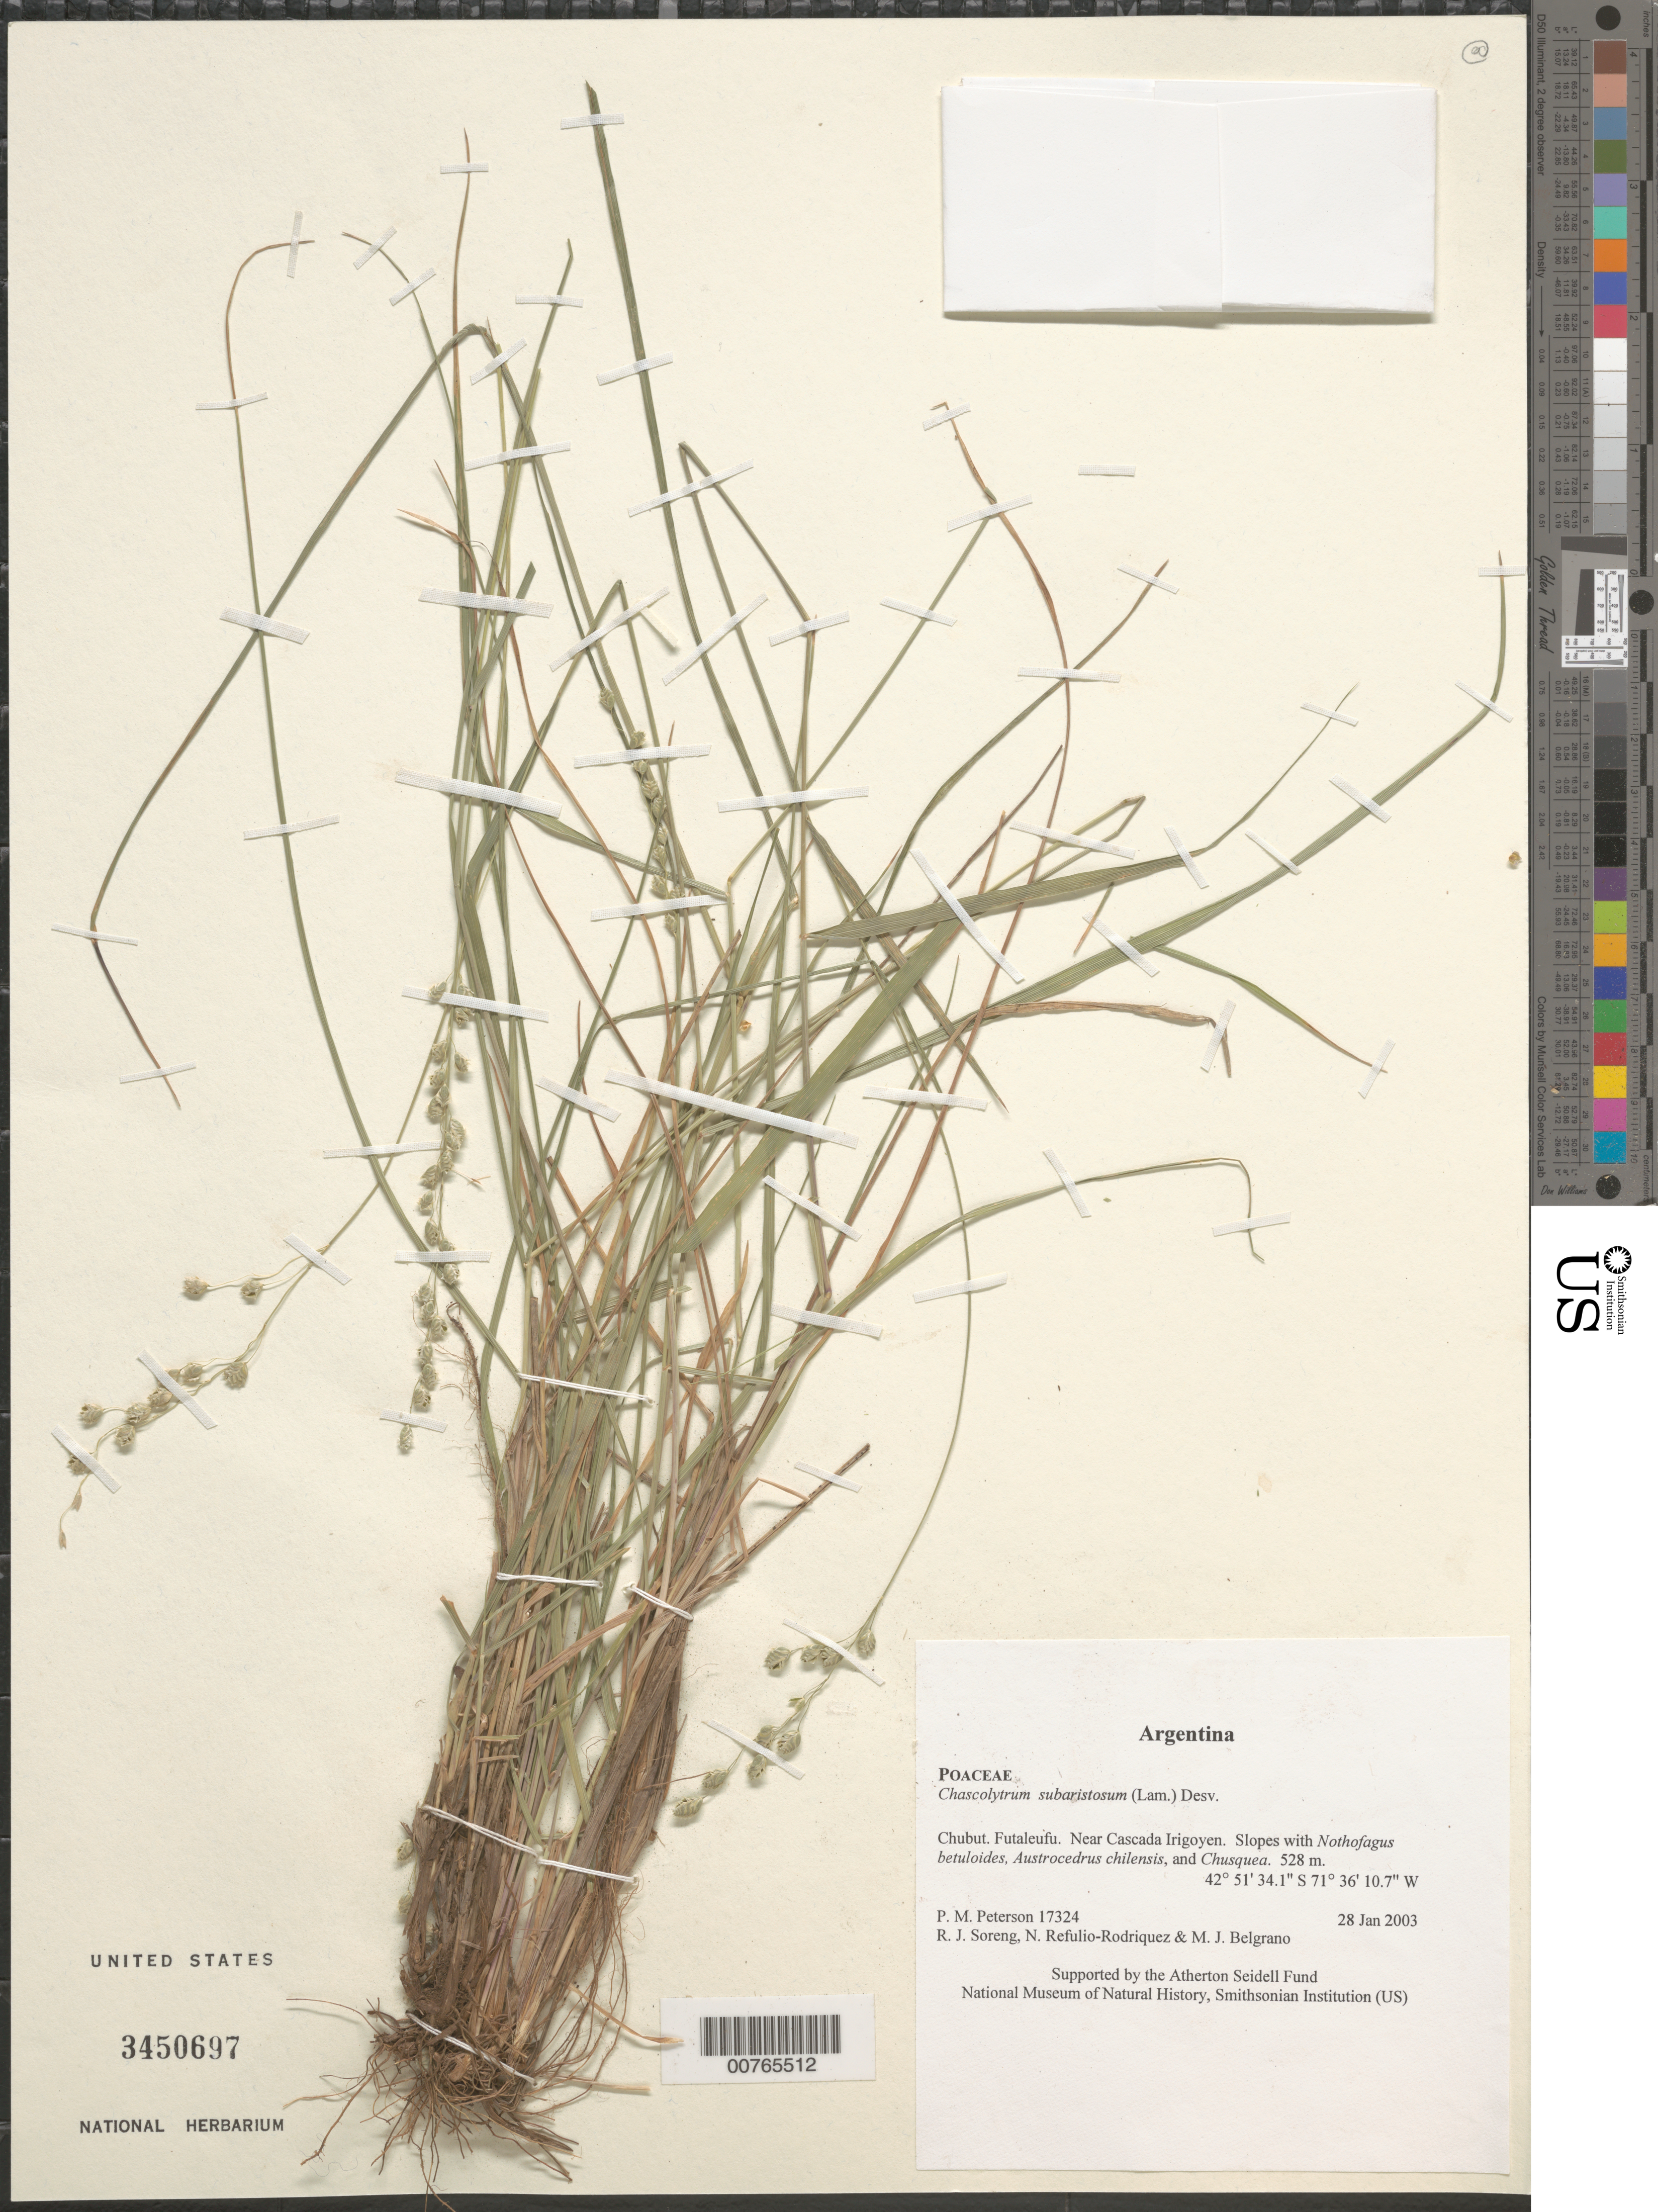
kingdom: Plantae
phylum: Tracheophyta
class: Liliopsida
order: Poales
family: Poaceae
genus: Chascolytrum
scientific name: Chascolytrum subaristatum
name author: (Lam.) Desv.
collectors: P. M. Peterson, R. J. Soreng, N. Refulio-Rodríguez & M. Belgrano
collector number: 17324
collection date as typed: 28 Jan 2003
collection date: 2003-01-28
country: Argentina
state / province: Chubut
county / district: Futaleufu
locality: Near Cascada Irigoyen. Slopes with Nothofagus betuloides, Austrocedrus chilensis, and Chusquea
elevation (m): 528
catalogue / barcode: US 3450697